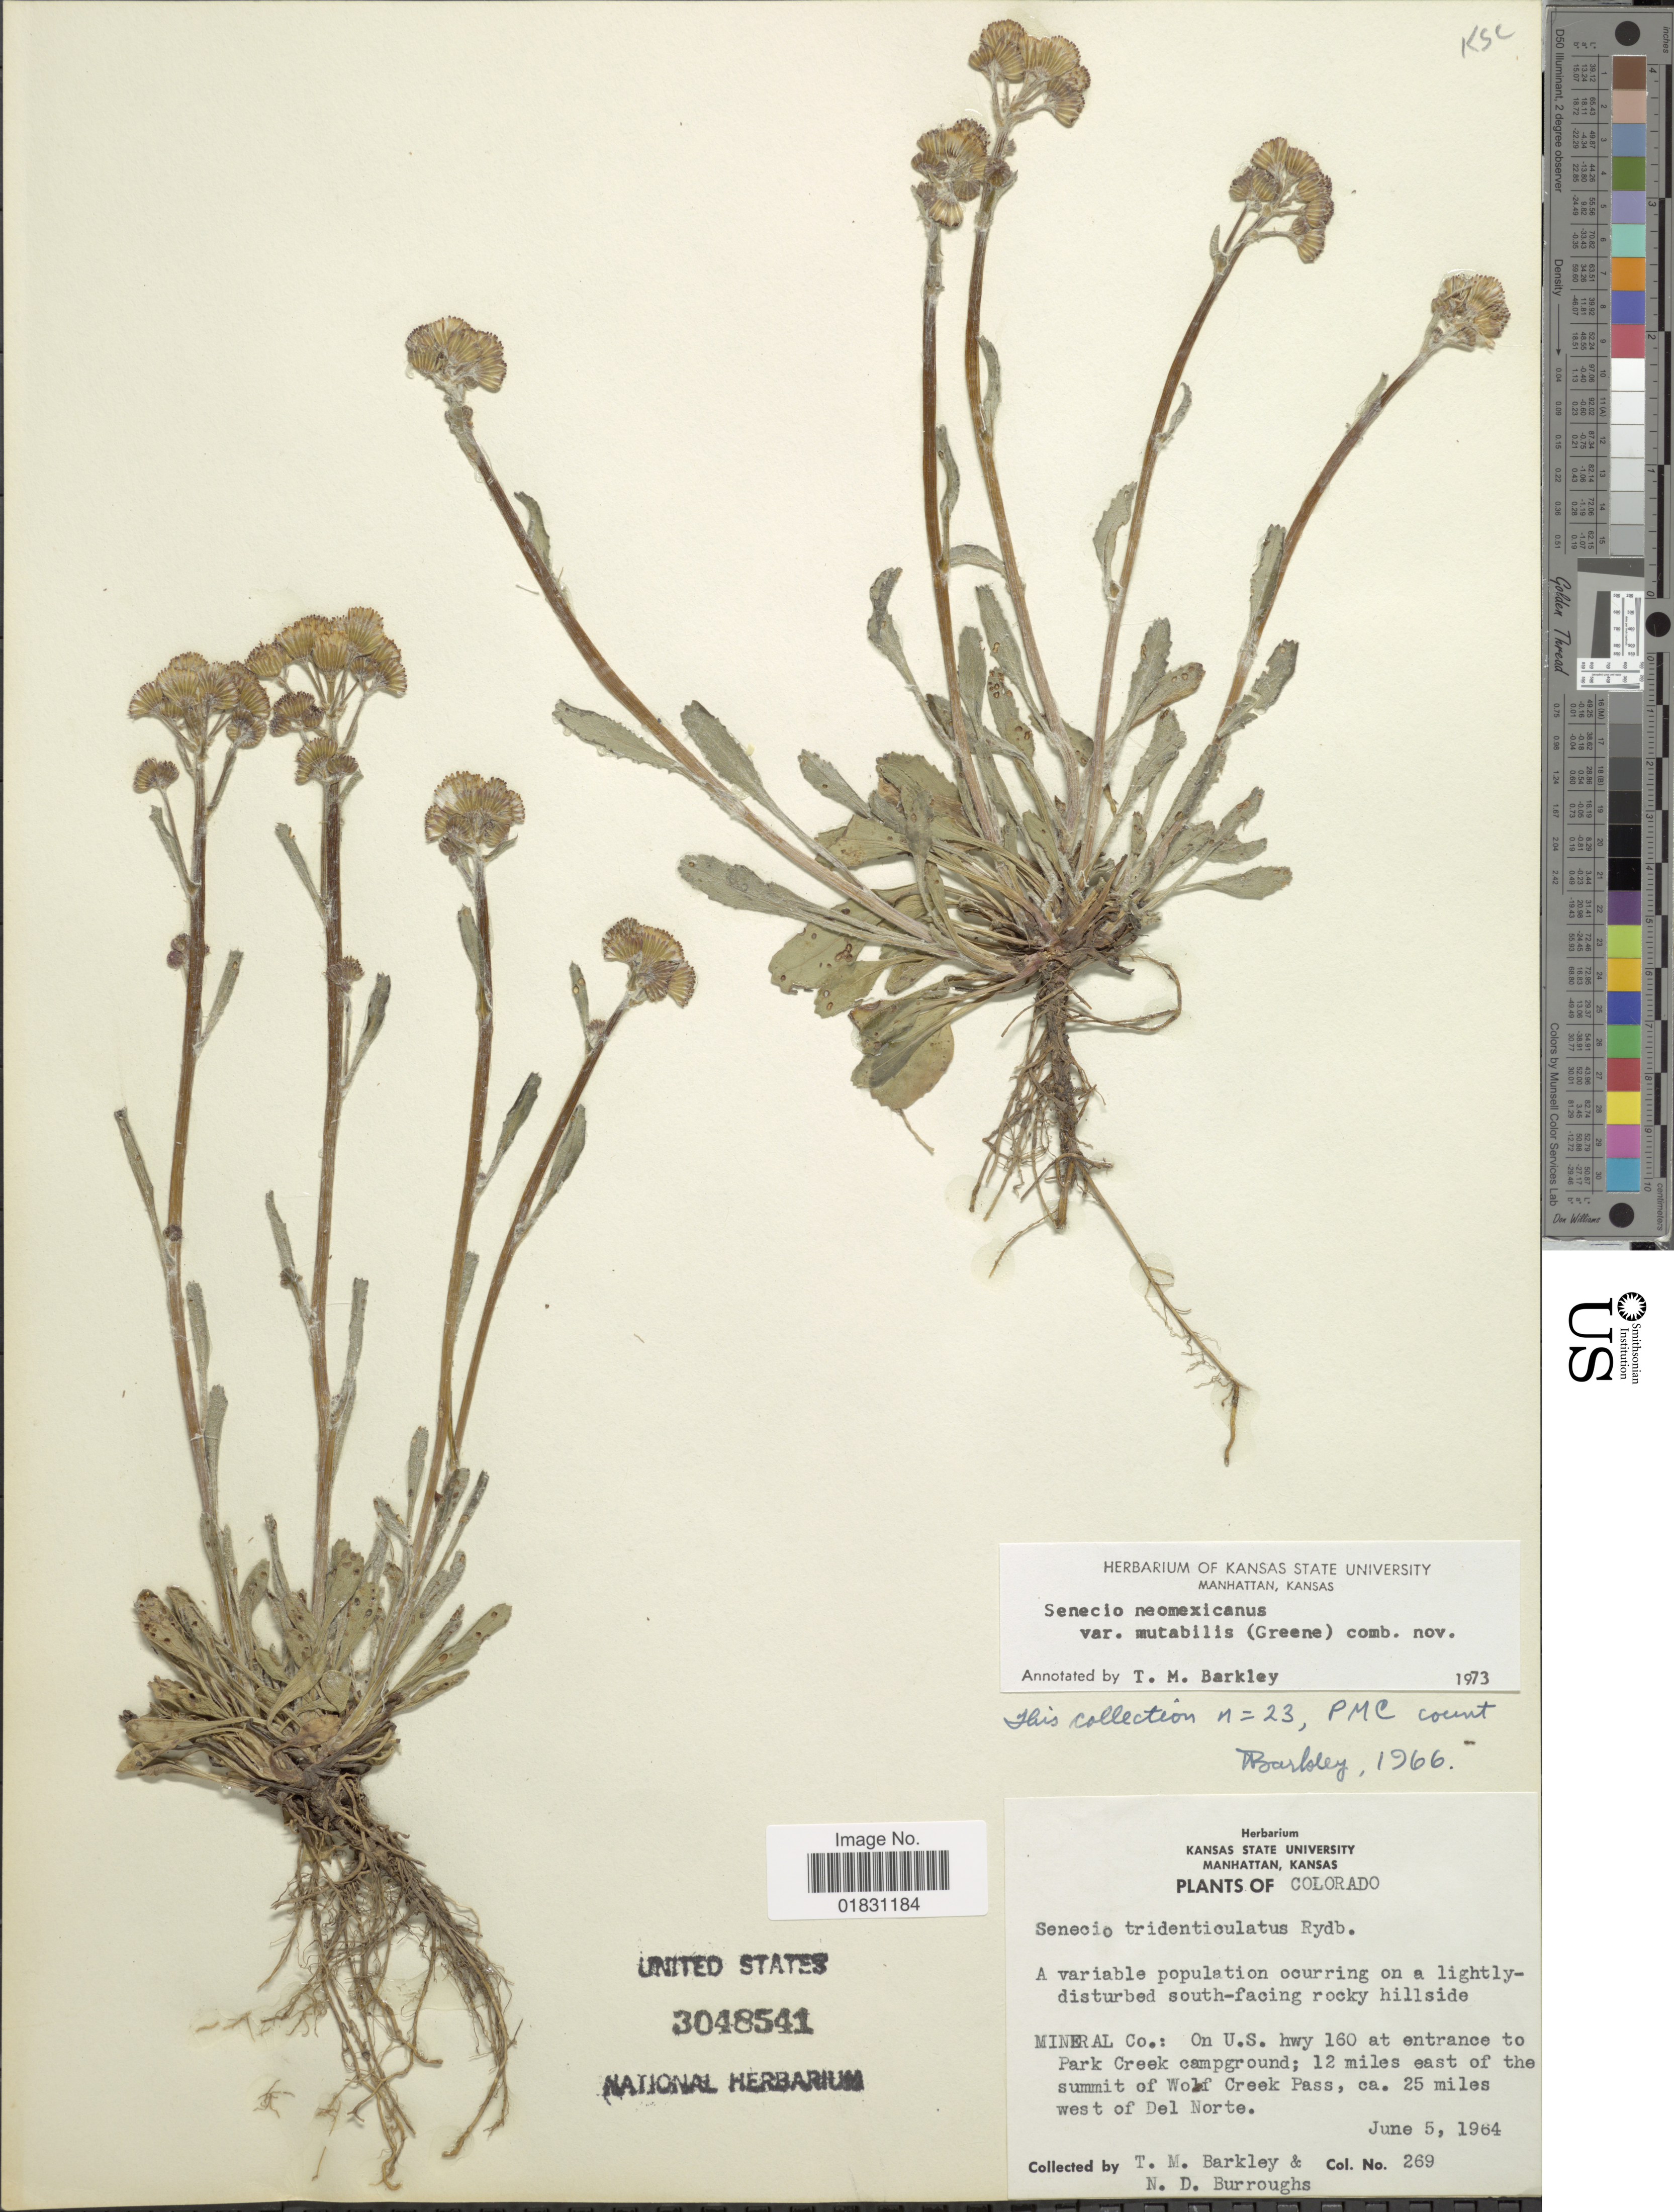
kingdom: Plantae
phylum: Tracheophyta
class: Magnoliopsida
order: Asterales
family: Asteraceae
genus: Packera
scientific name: Packera neomexicana var. metcalfei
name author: (Greene ex Wooton & Standl.) Trock & T.M. Barkley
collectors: T. M. Barkley & N. Burroughs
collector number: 269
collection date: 1964-06-05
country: United States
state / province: Colorado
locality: Mineral Co.: On U.S. hwy 160 at entrance to Park Creek campground, 12 miles east of the summit of Wolf Creek Pass, 25 miles west of Del Norte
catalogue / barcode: US 3048541